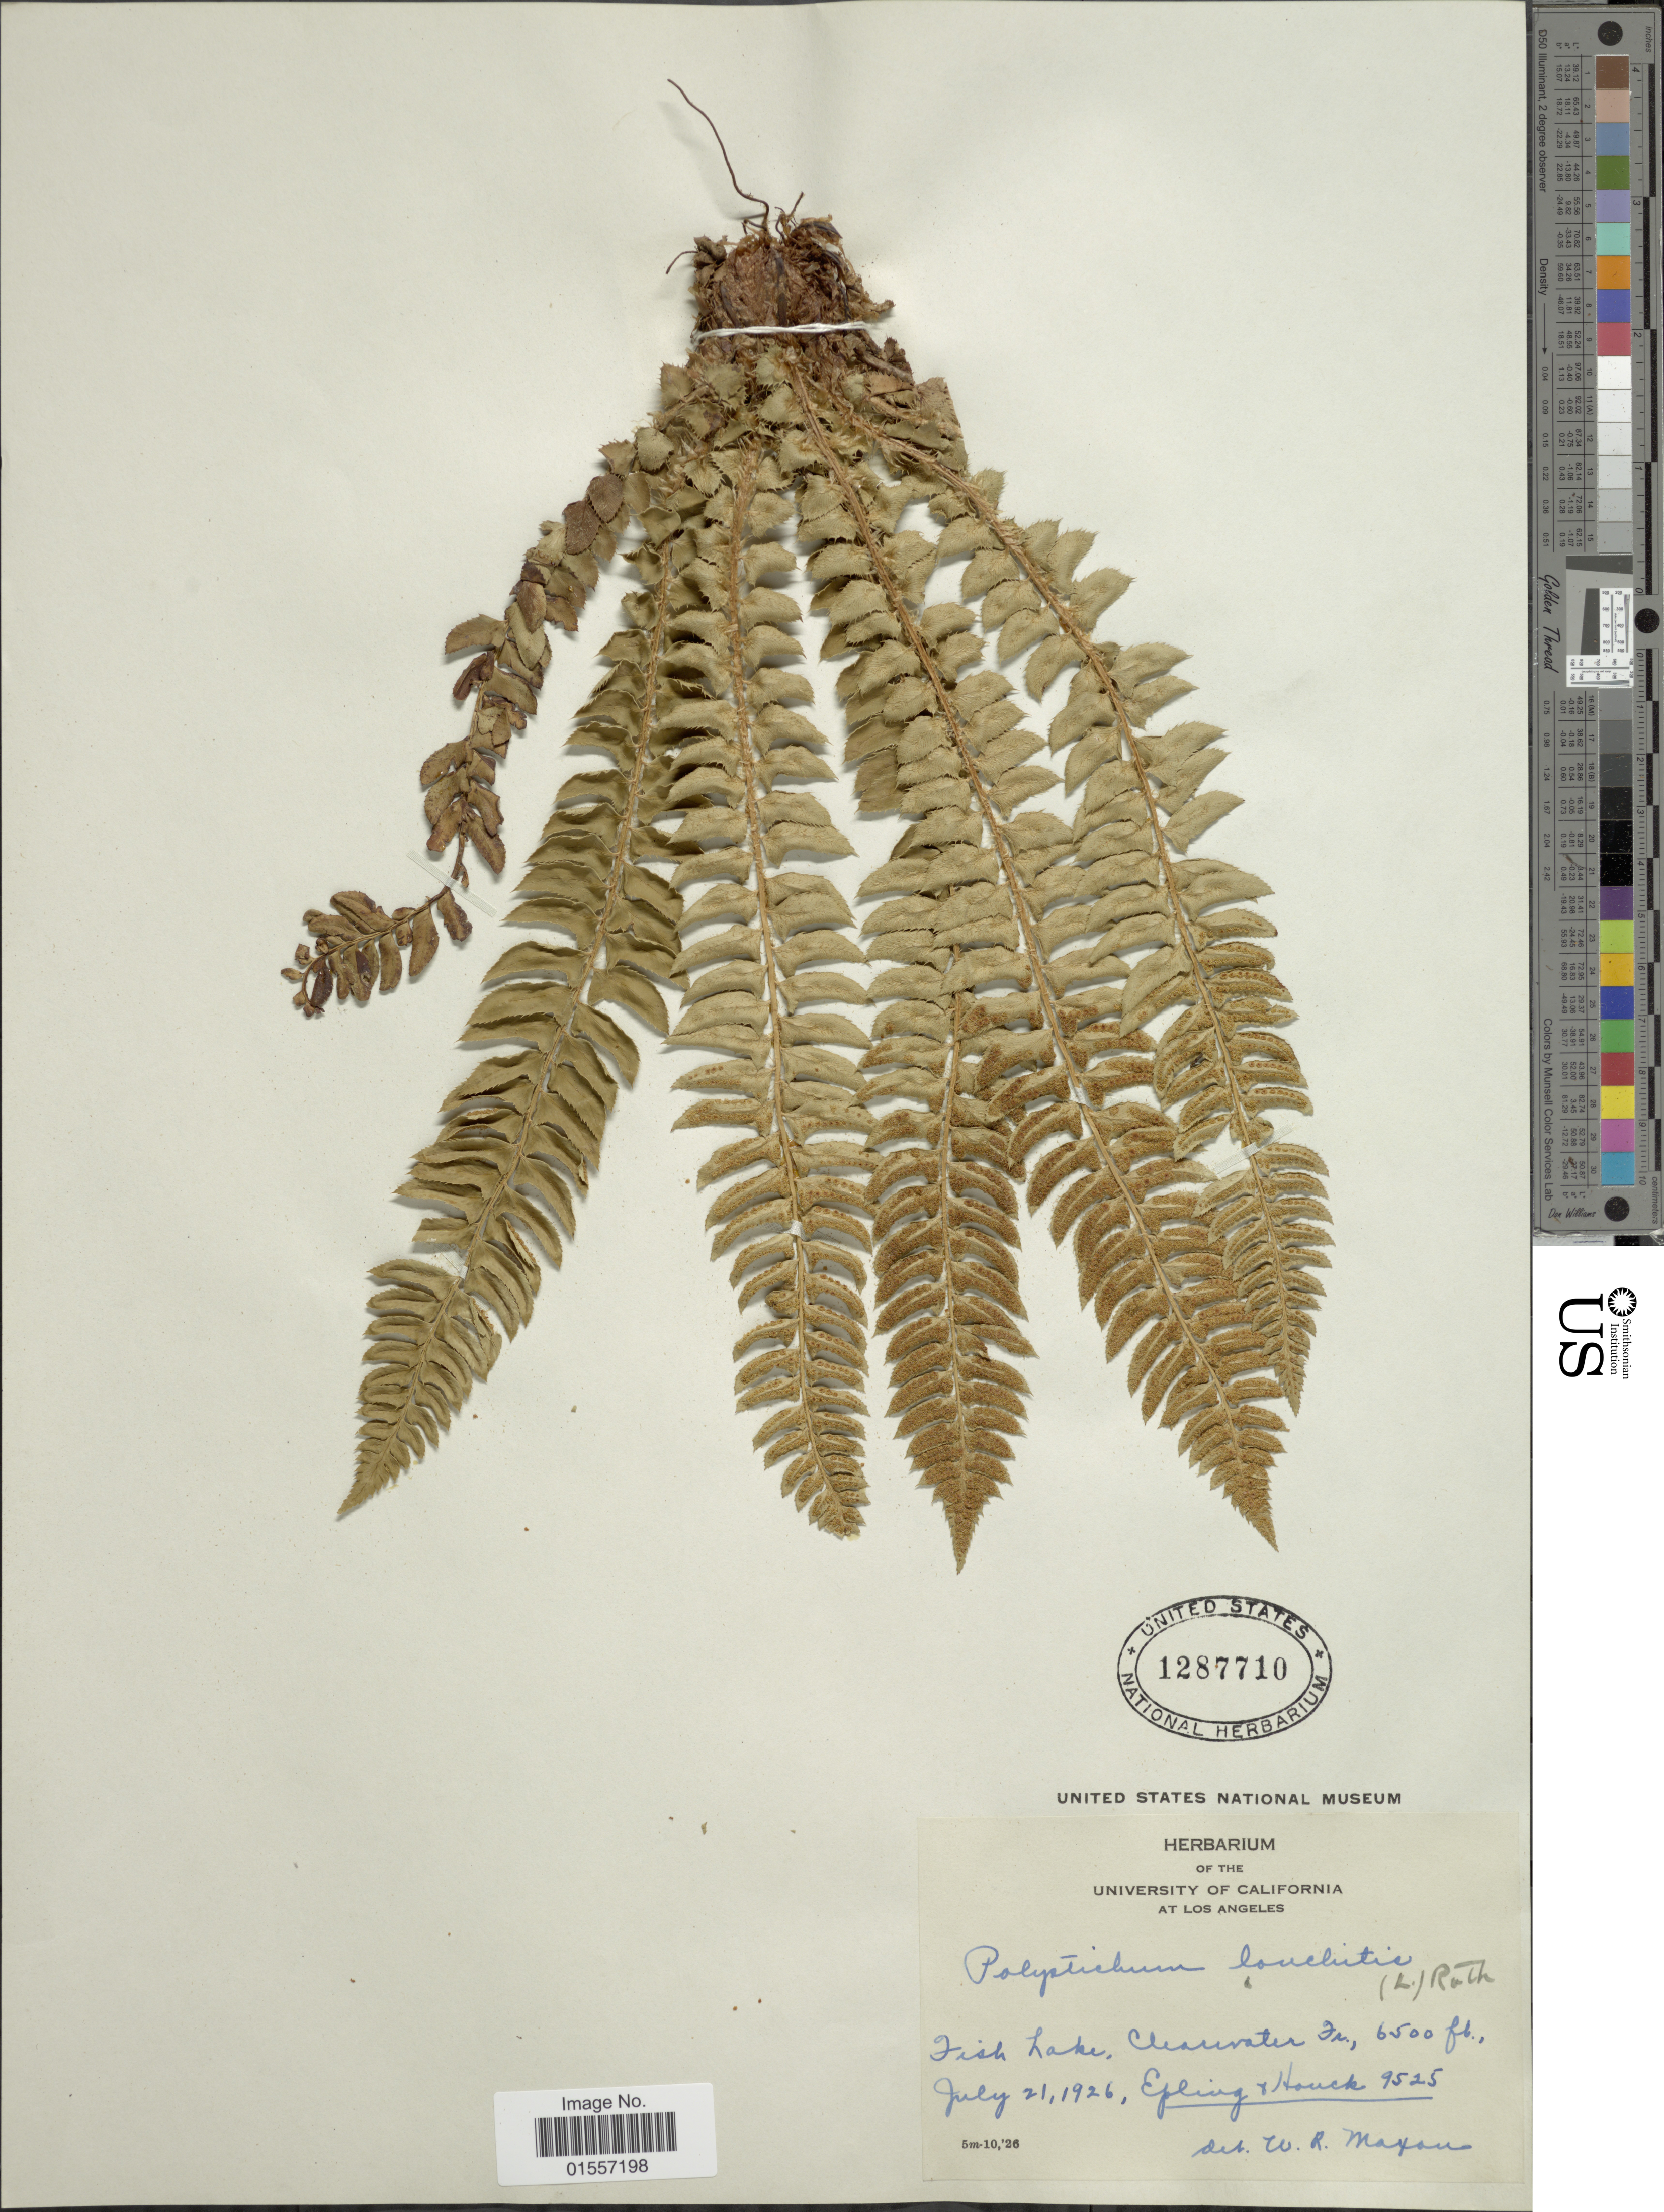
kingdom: Plantae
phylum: Tracheophyta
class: Polypodiopsida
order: Polypodiales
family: Dryopteridaceae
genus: Polystichum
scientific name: Polystichum lonchitis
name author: (Roth) L.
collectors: -- Epling & -. Hauch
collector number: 9525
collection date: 1926-07-21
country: United States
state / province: Idaho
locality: Fish Lake, Clearwater Fr.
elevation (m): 1981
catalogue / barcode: US 1287710